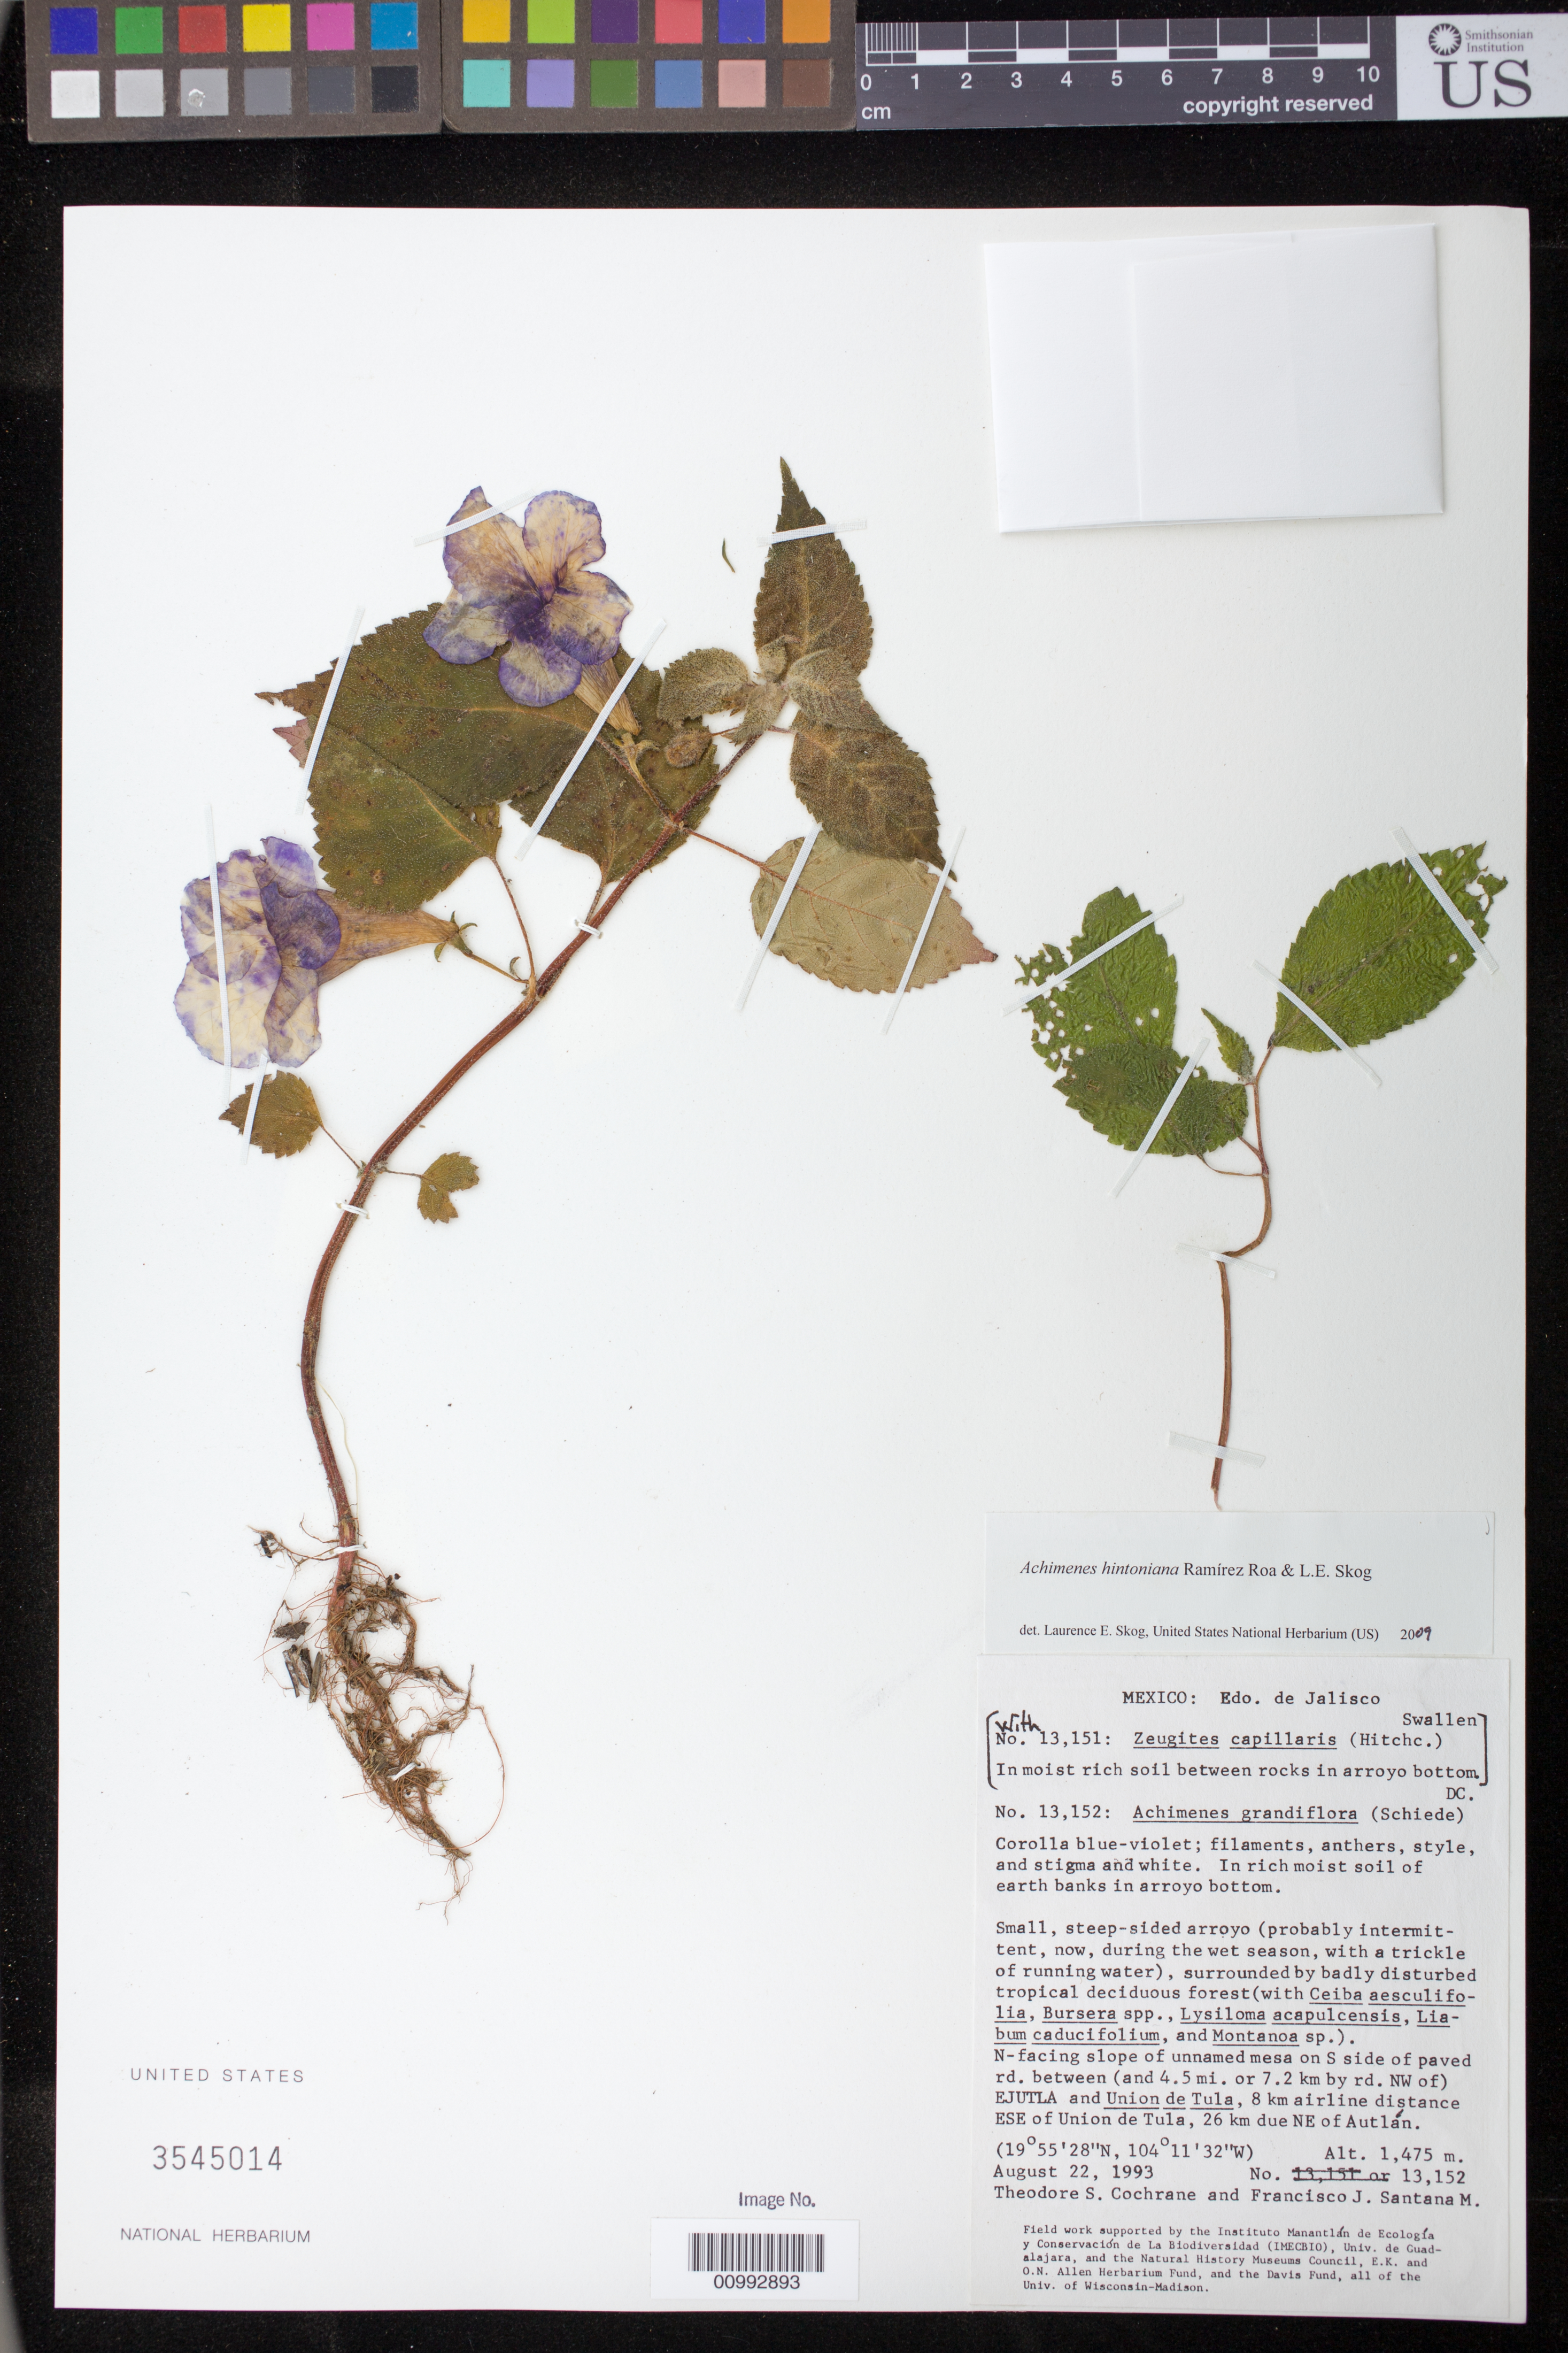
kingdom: Plantae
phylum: Tracheophyta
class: Magnoliopsida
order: Lamiales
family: Gesneriaceae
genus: Achimenes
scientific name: Achimenes hintoniana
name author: Ram.-Roa & L.E. Skog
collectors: T. Cochrane & F. J. Santana M.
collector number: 13152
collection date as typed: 22 Aug 1993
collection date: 1993-08-22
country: Mexico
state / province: Jalisco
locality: N-facing slope of unnamed mesa on S side of paved rd. between (and 4.5 mi. or 7.2 km by rd. NW of) Ejutla and Union de Tula, 8 km airline distance ESE of Union de Tula, 26 km due NE of Autlán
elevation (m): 1475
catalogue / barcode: US 3545014